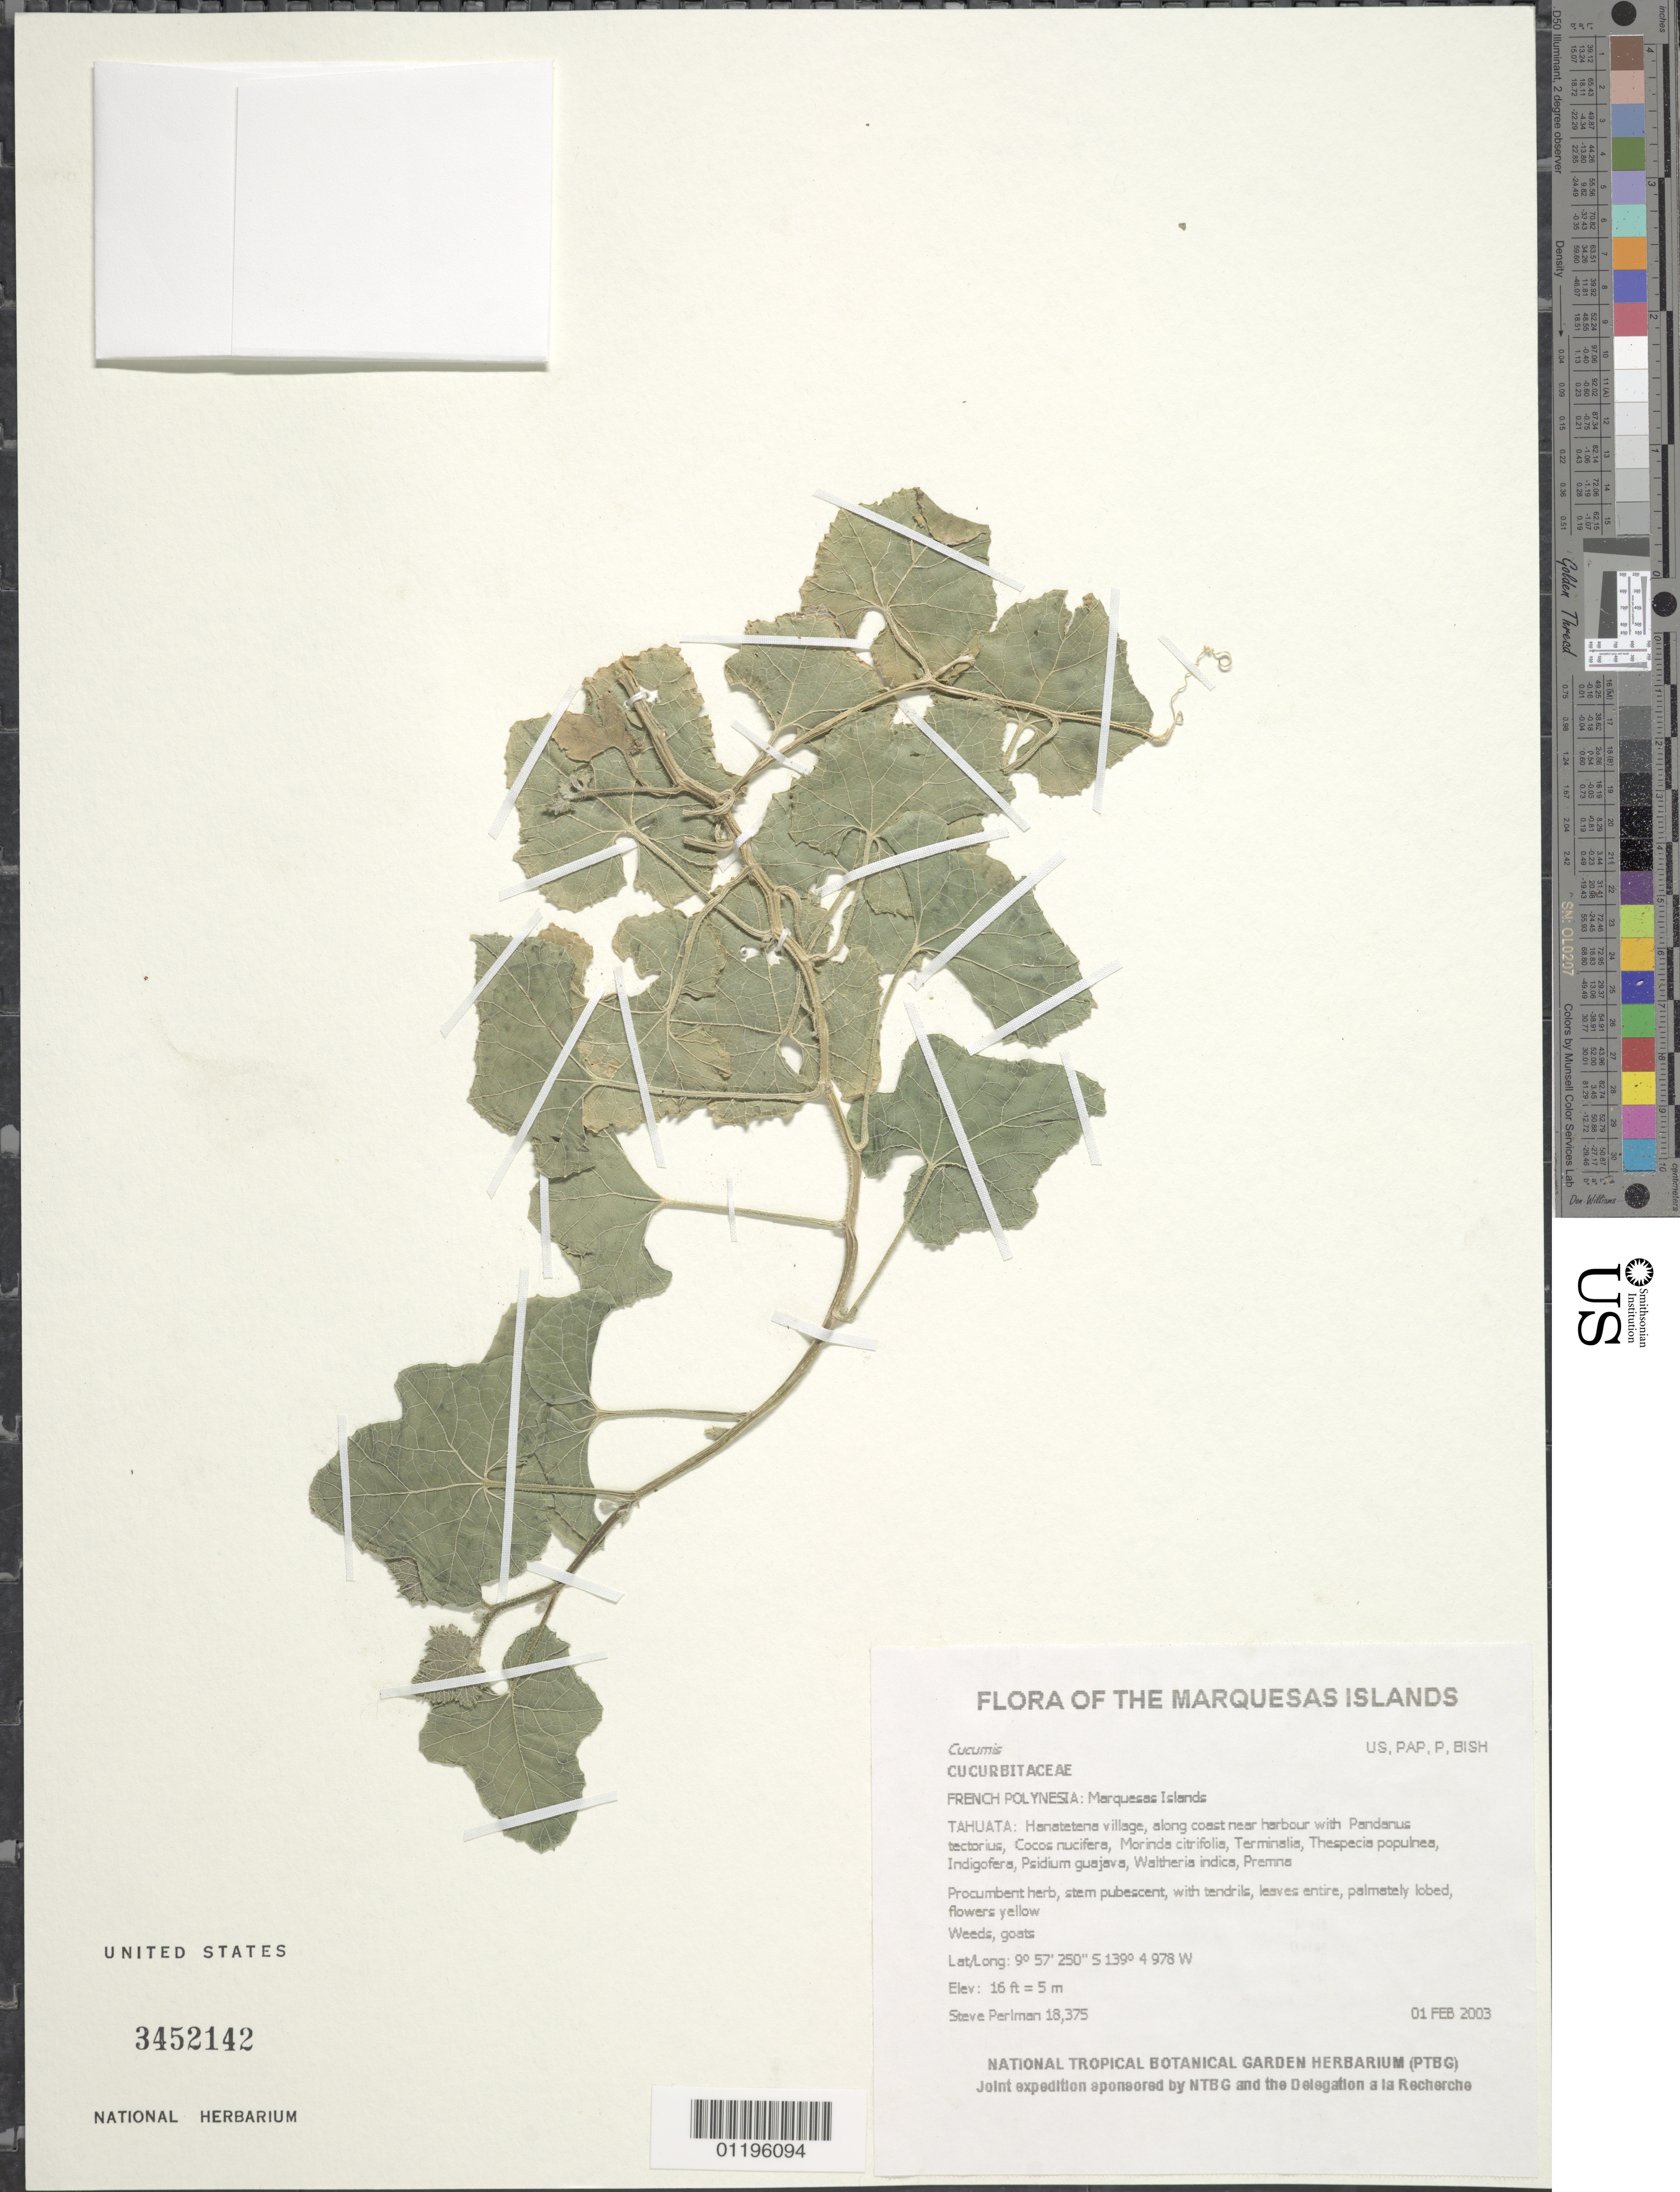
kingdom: Plantae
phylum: Tracheophyta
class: Magnoliopsida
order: Cucurbitales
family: Cucurbitaceae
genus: Cucumis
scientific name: Cucumis melo subsp. agrestis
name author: (Naudin) Pangalo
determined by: Lorence, David H., (PTBG), National Tropical Botanical Garden (UNITED STATES)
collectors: S. P. Perlman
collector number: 18375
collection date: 2003-02-01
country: French Polynesia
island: Tahuata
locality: Hanatetena village, along coast near harbour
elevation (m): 5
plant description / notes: Weeds, goats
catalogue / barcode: US 3452142